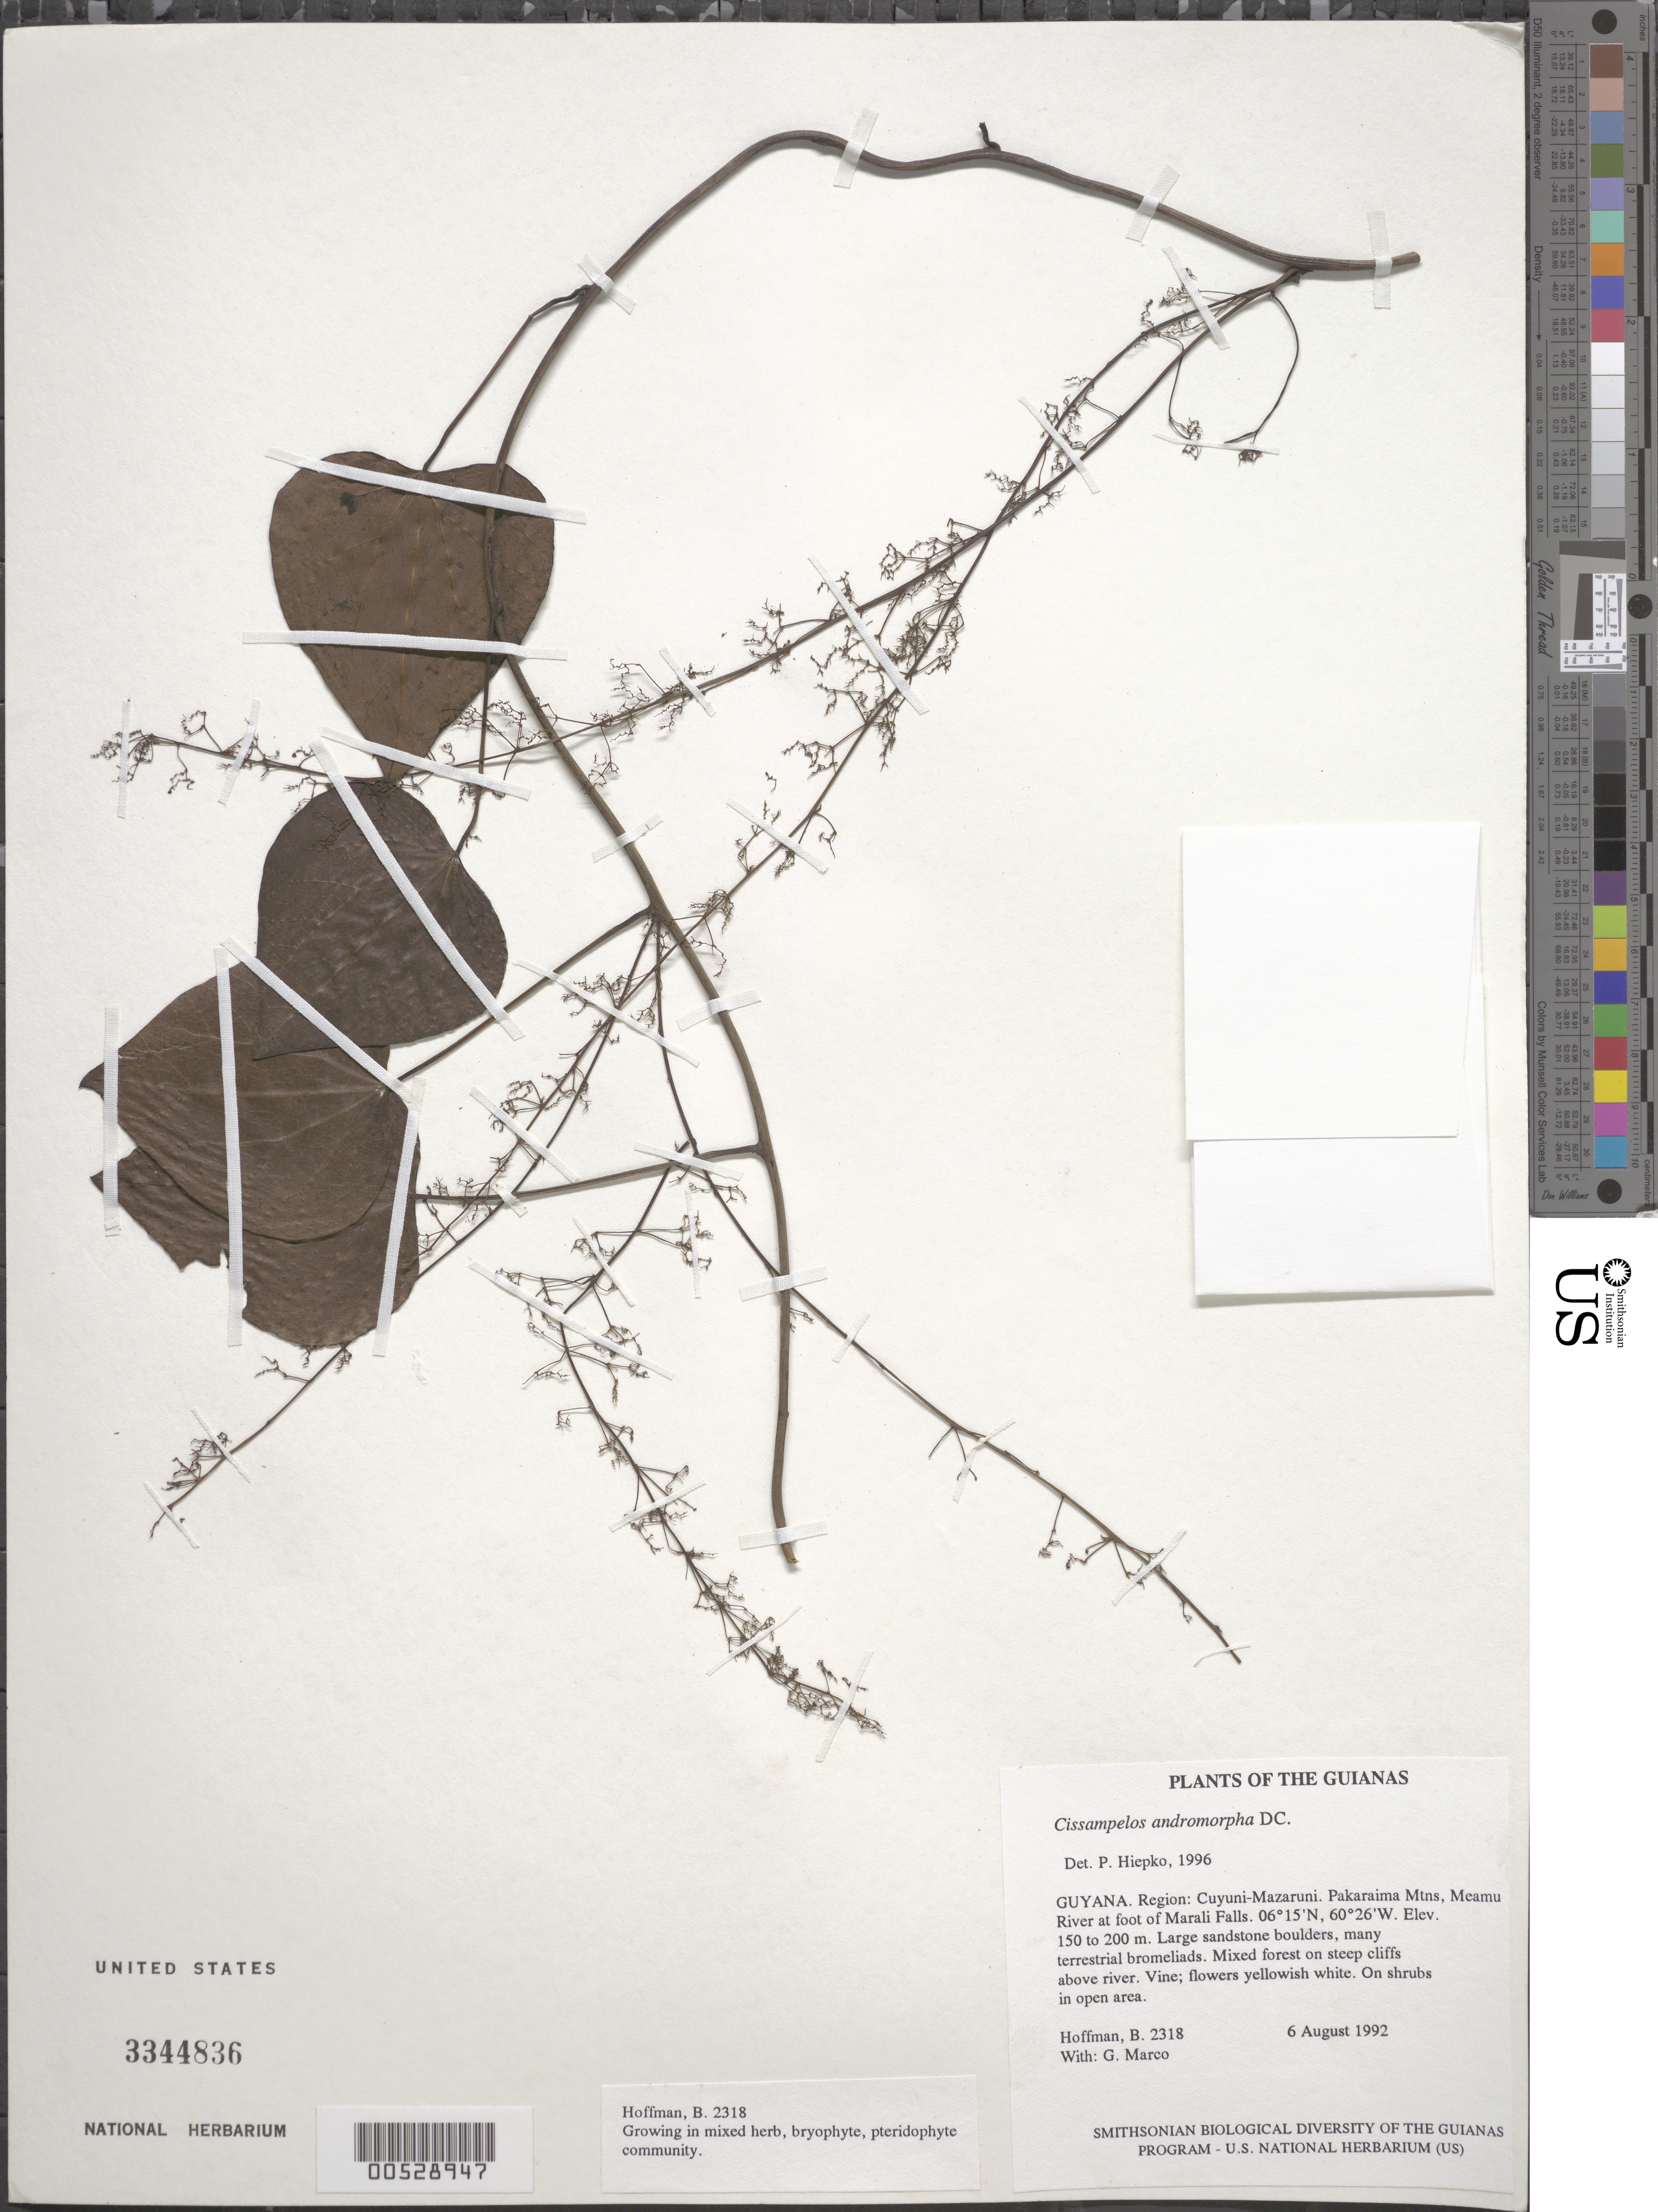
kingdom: Plantae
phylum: Tracheophyta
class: Magnoliopsida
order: Ranunculales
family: Menispermaceae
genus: Cissampelos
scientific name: Cissampelos andromorpha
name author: DC.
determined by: Hiepko, P. H.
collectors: B. Hoffman & G. Marco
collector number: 2318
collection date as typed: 6 August 1992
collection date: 1992-08-06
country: Guyana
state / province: Cuyuni-Mazaruni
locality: Pakaraima Mountains, Meamu River at foot of Marali Falls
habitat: Large sandstone boulders, many terrestrial bromeliads. Mixed forest on steep cliffs above river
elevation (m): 150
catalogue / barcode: US 3344836